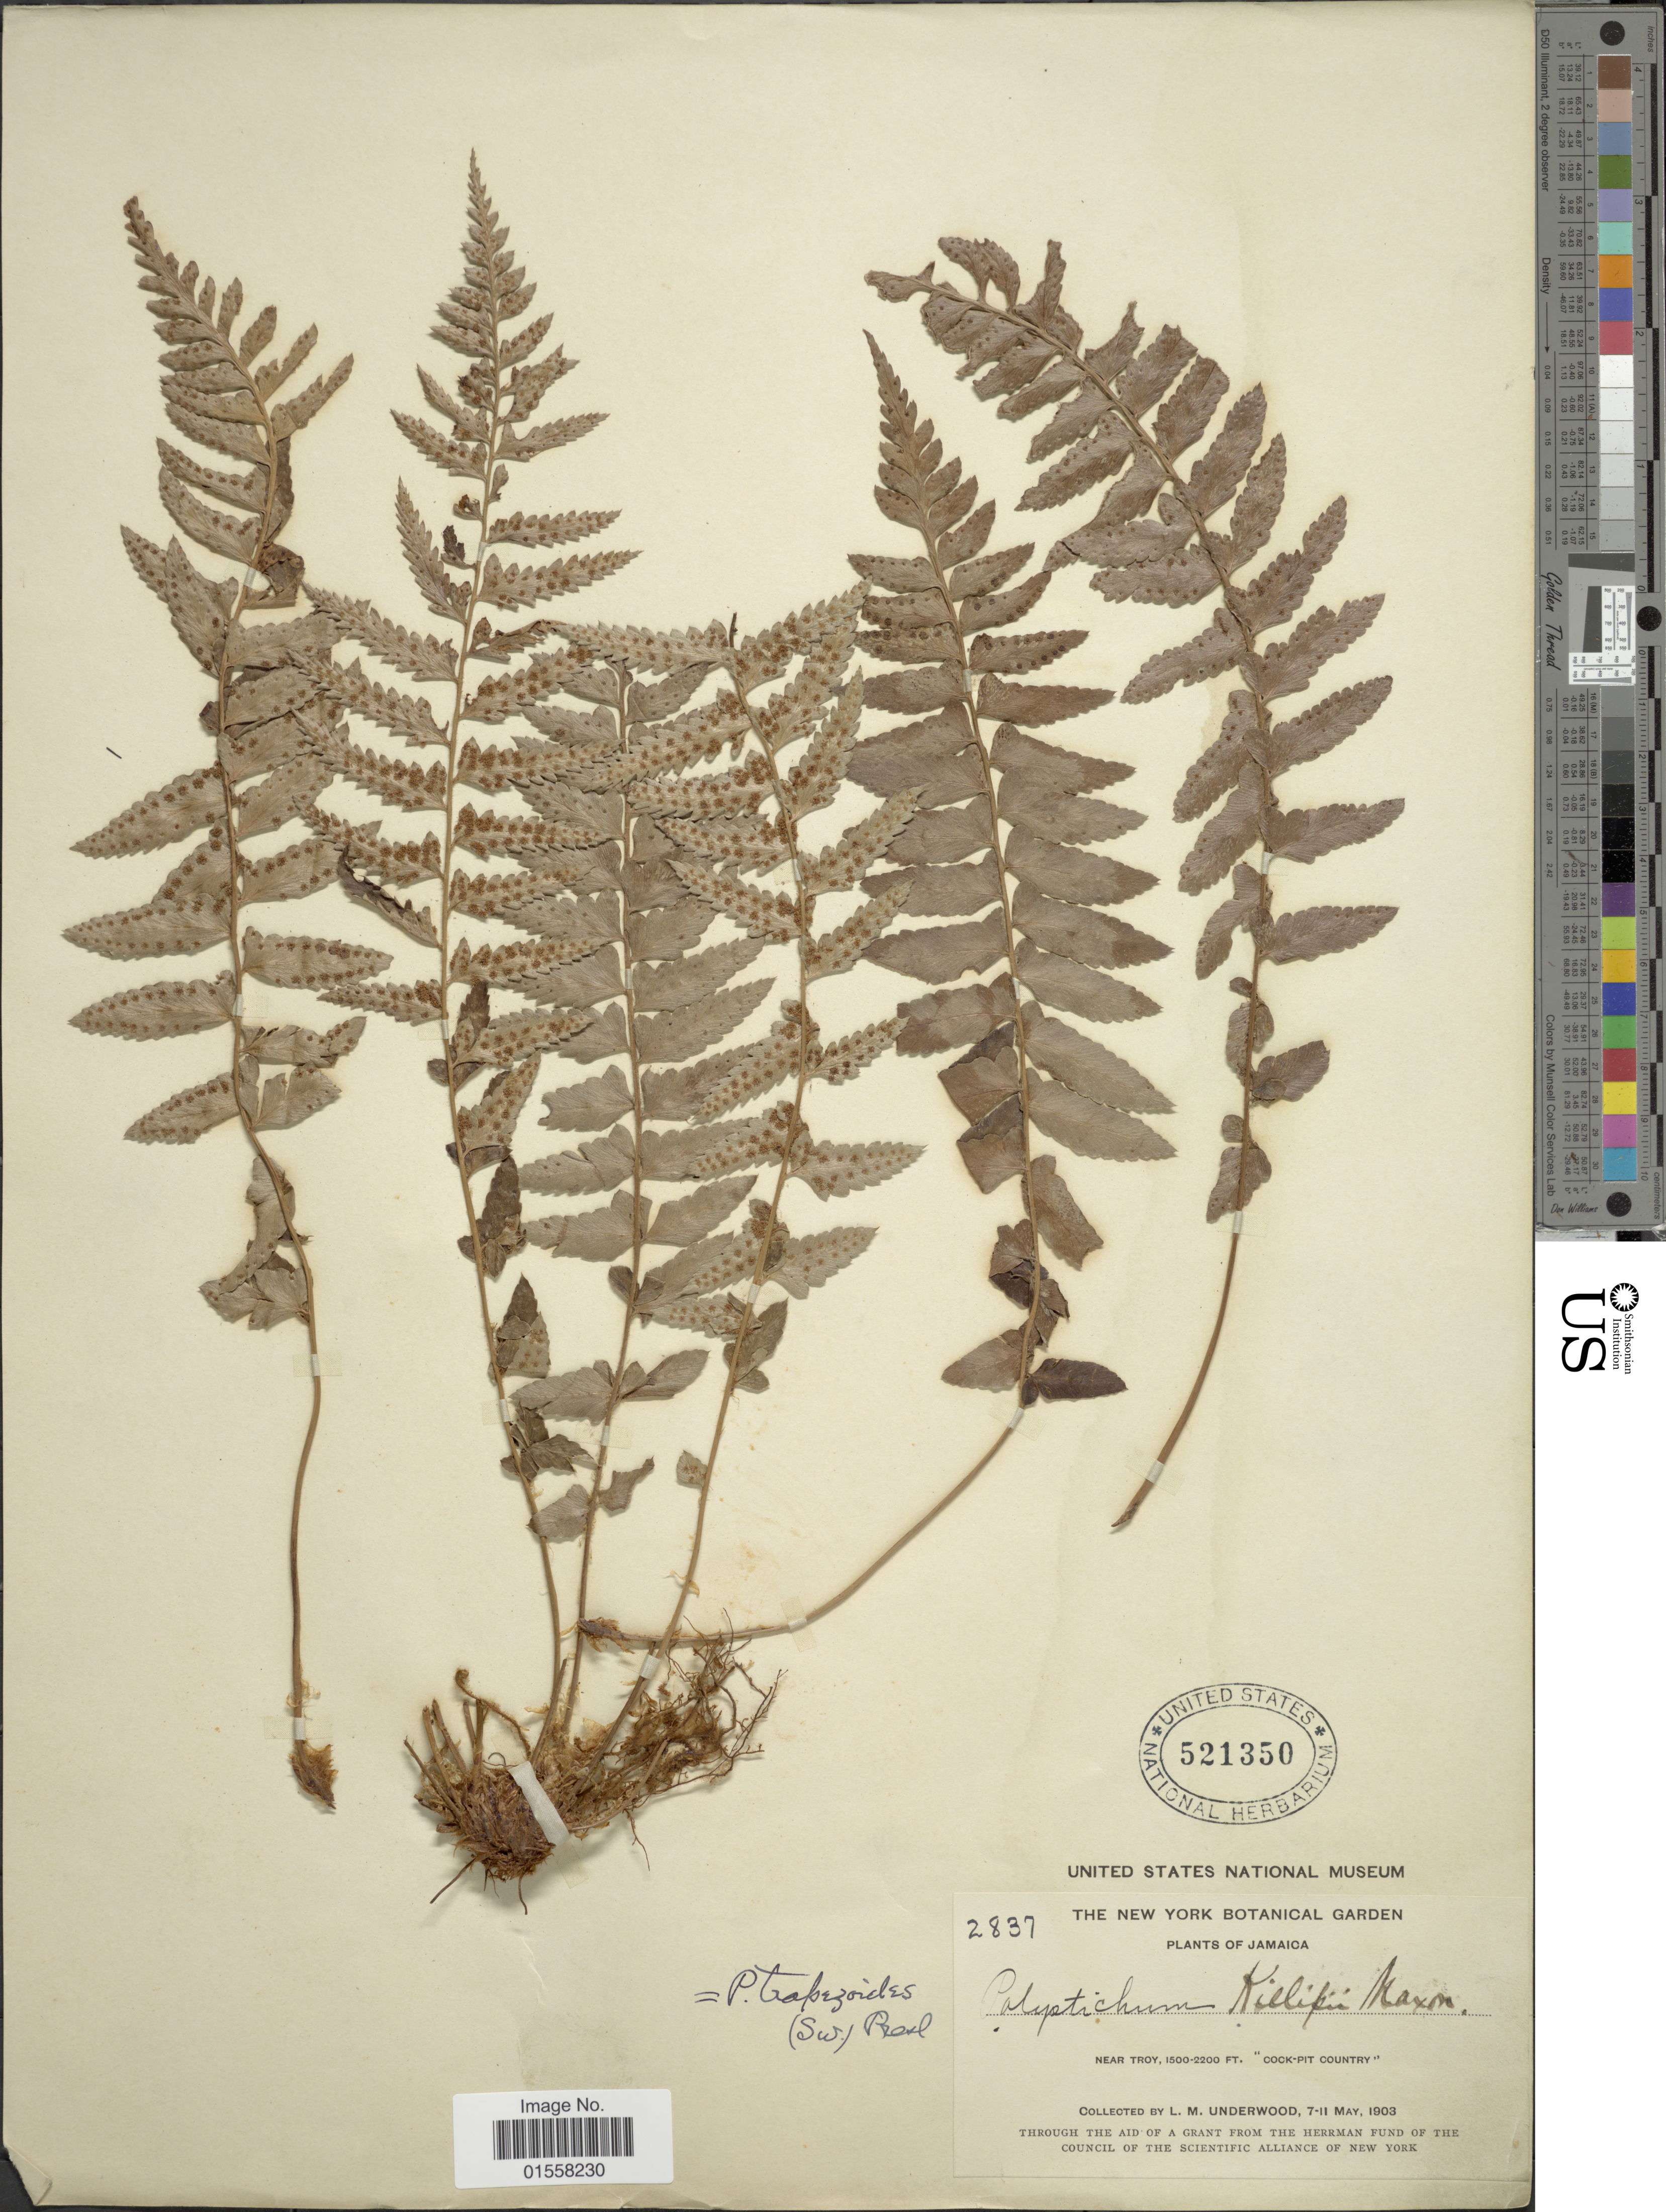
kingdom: Plantae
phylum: Tracheophyta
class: Polypodiopsida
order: Polypodiales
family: Dryopteridaceae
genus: Polystichum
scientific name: Polystichum trapezoides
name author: (Sw.) C. Presl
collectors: L. M. Underwood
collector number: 2837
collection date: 1903-05-07/1903-05-11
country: Jamaica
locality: Jamaica. near Troy, "Cock-Pit Country".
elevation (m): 457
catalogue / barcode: US 521350